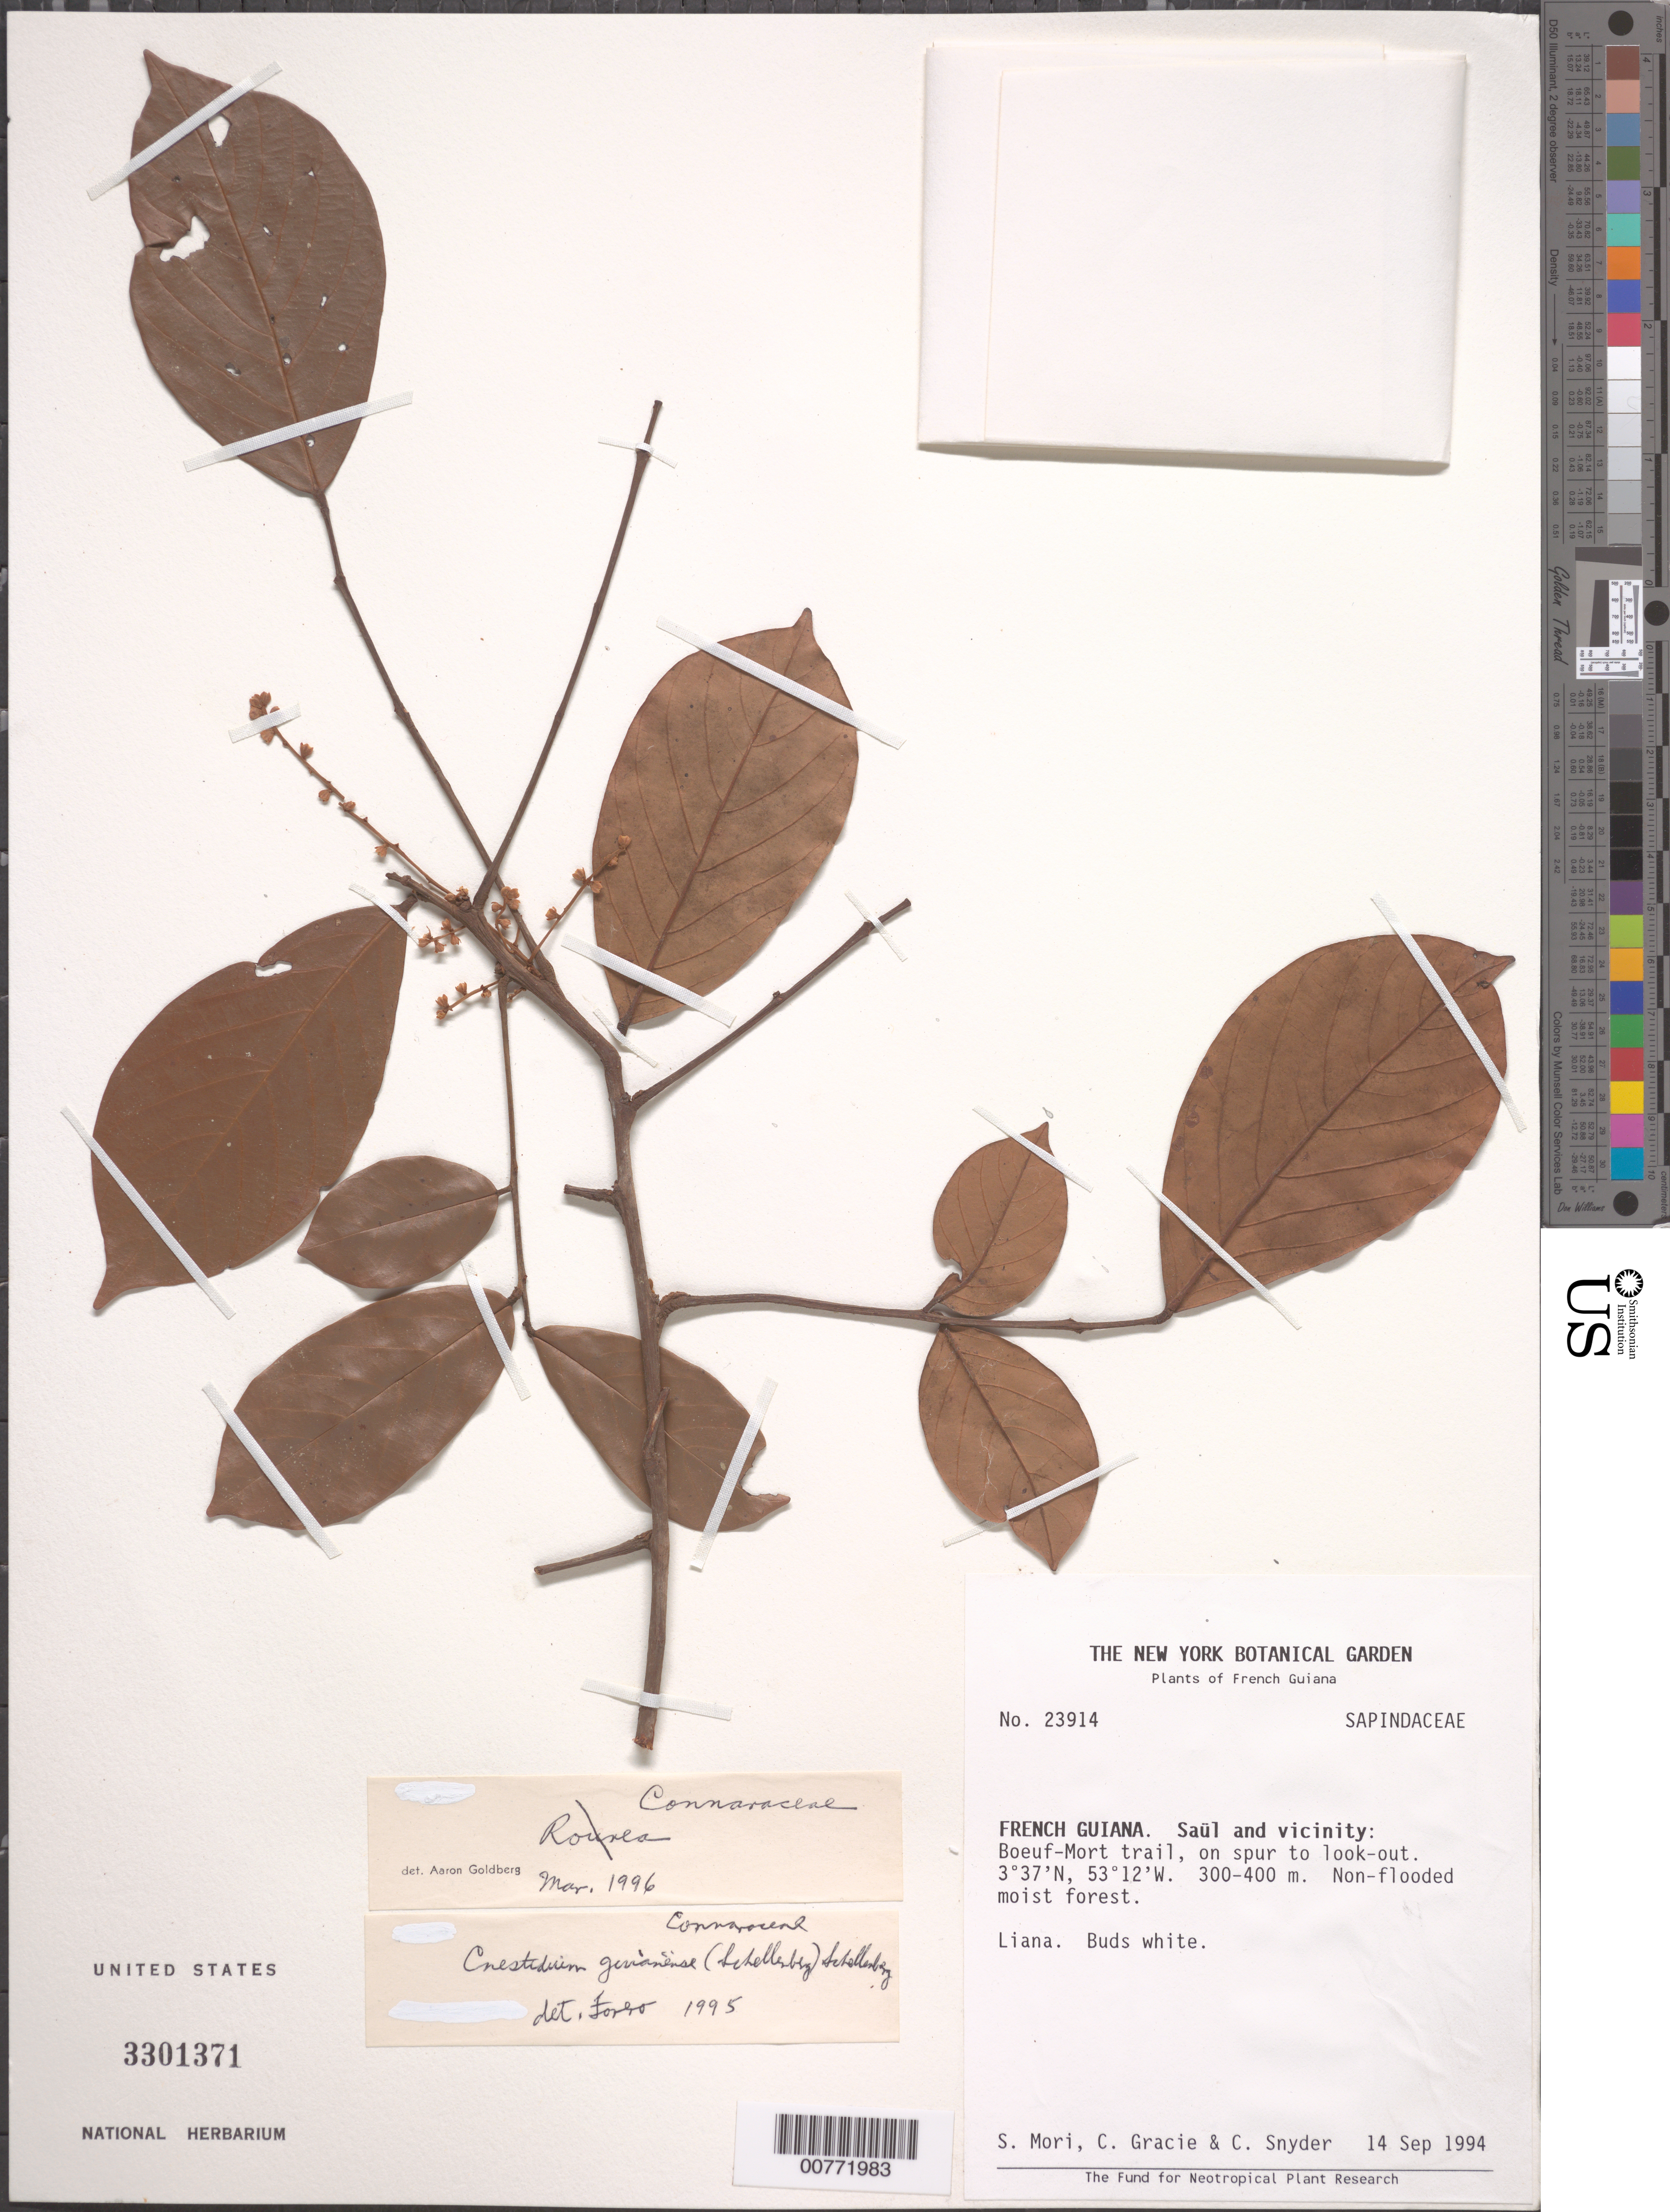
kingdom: Plantae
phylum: Tracheophyta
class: Magnoliopsida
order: Oxalidales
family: Connaraceae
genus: Cnestidium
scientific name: Cnestidium guianense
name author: (G. Schellenb.) G. Schellenb.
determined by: Forero, E.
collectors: S. Mori, C. A. Gracie & C. Snyder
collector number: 23914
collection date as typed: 14-Sep-94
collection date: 1994-09-14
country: French Guiana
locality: Saül and vic., Boeuf-Mort trail, on spur to look-out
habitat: Non-flooded moist forest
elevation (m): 300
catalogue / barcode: US 3301371